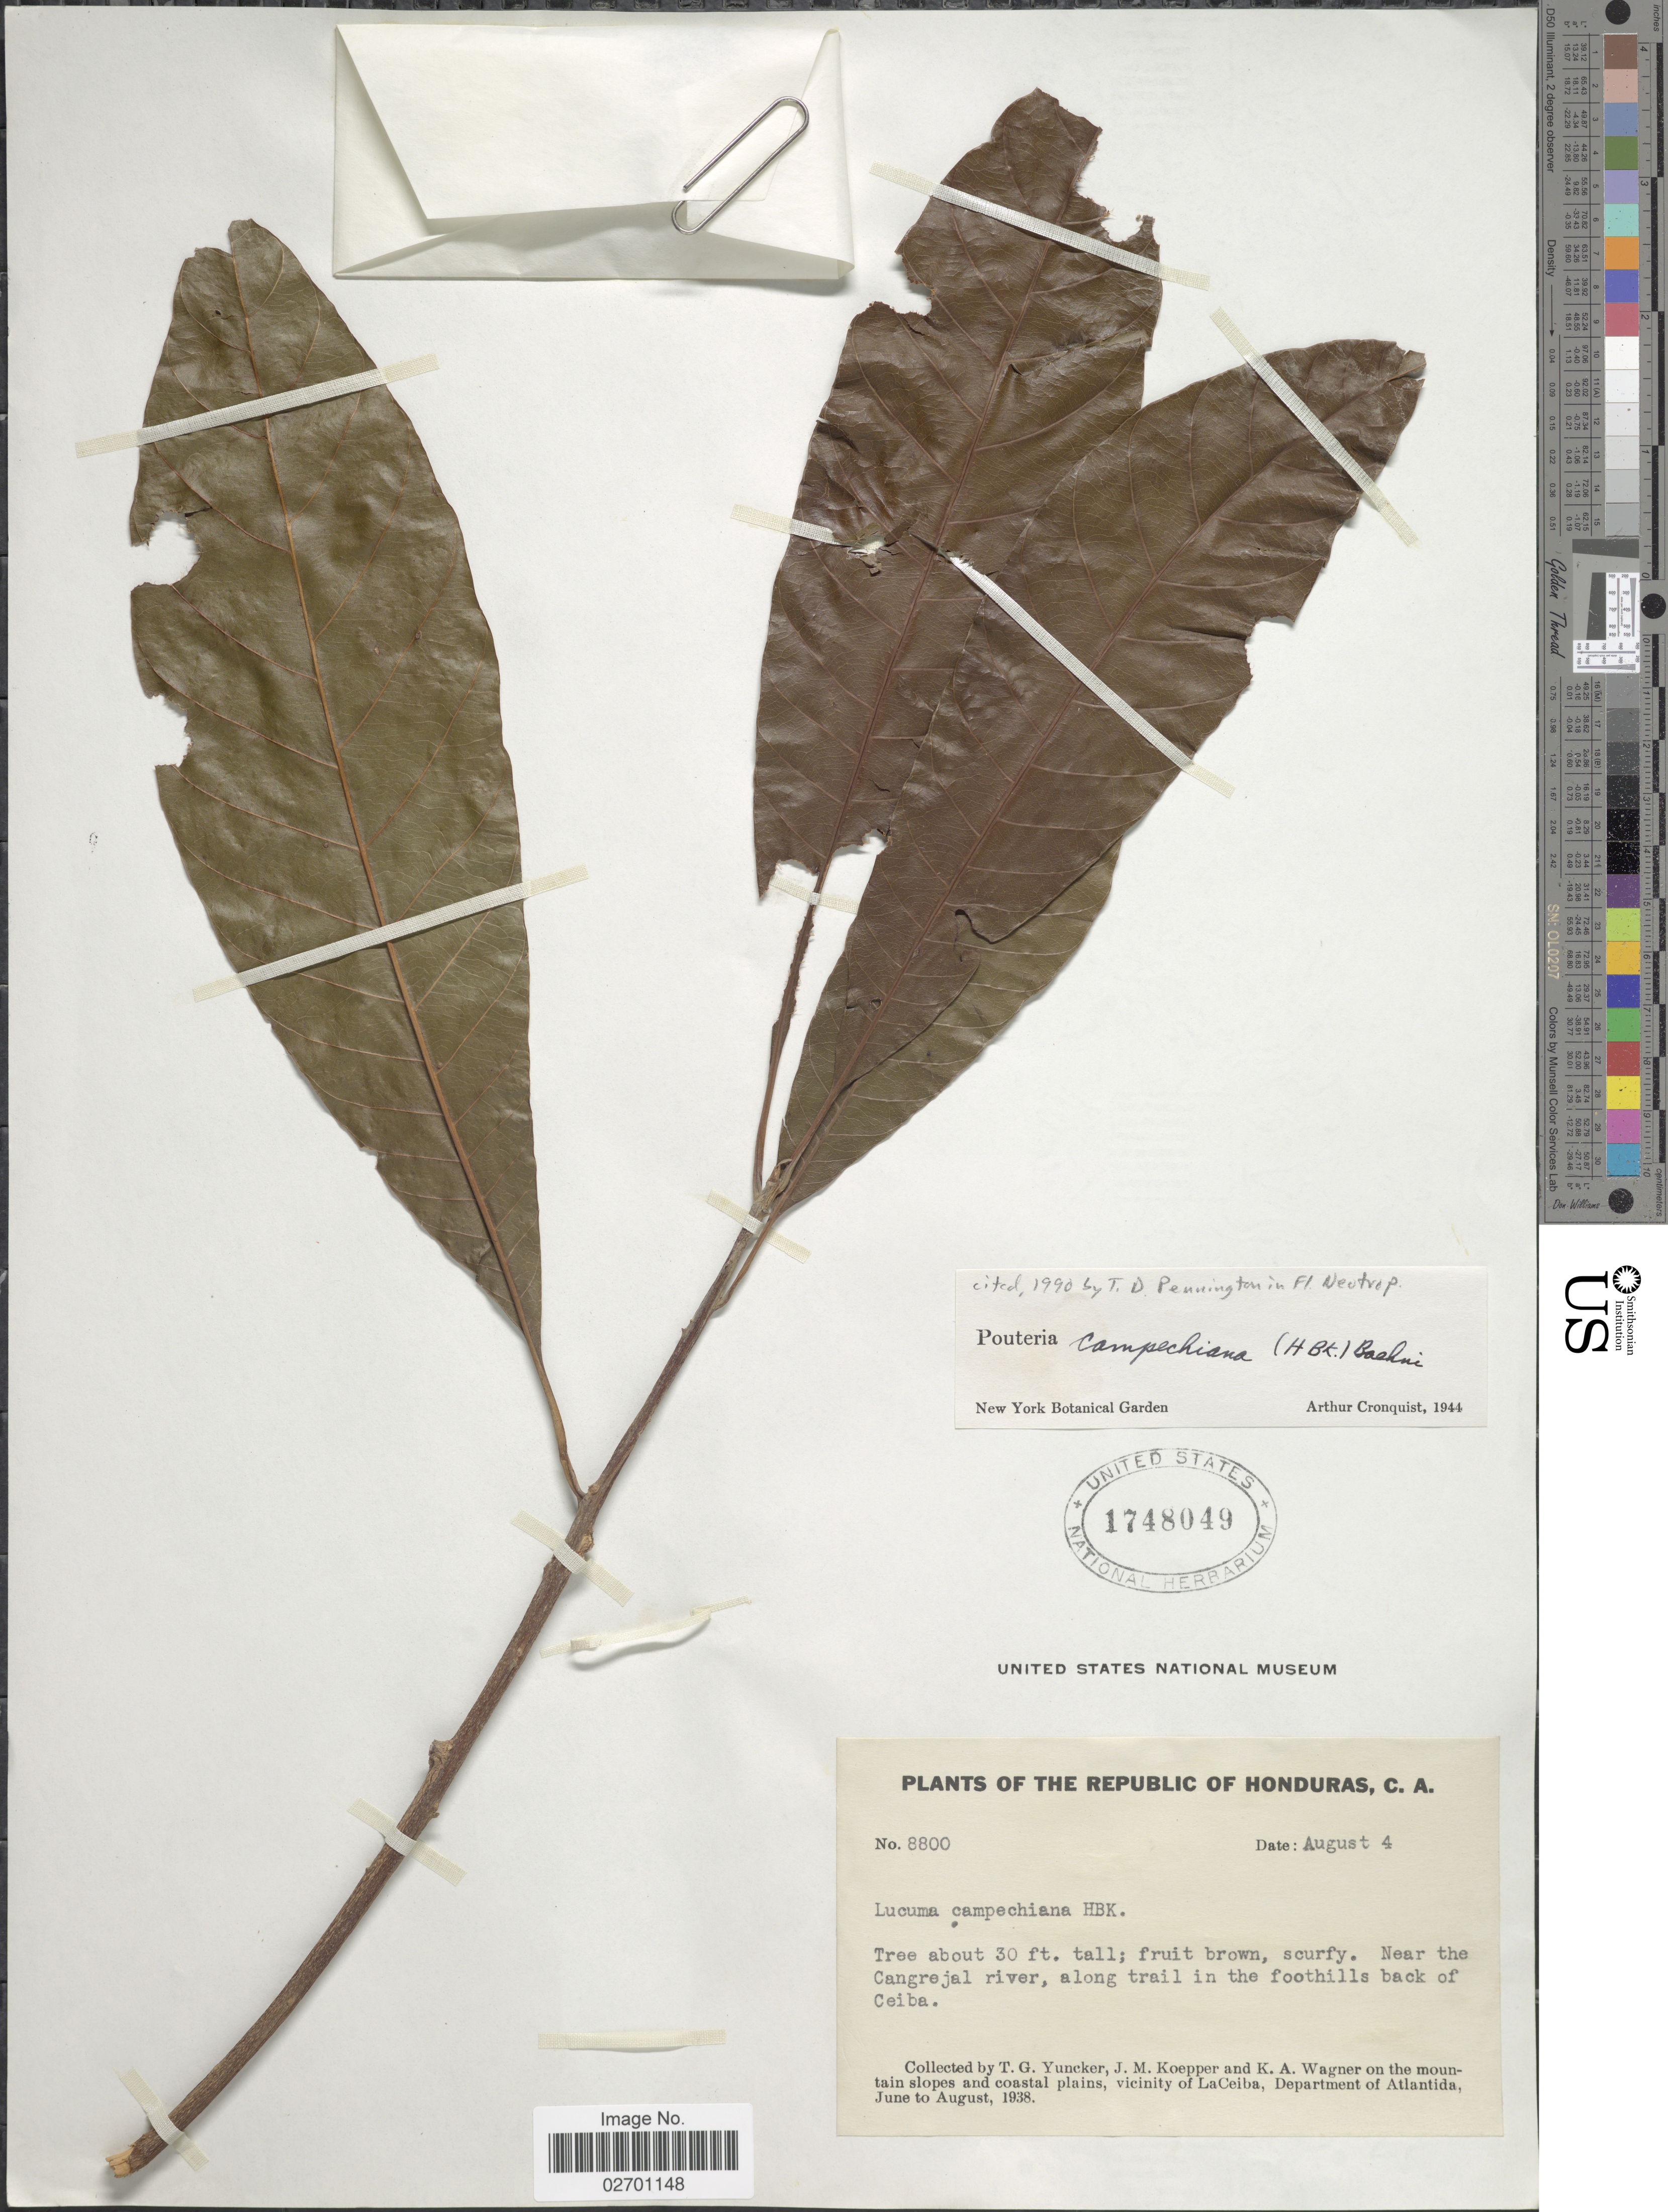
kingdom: Plantae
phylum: Tracheophyta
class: Magnoliopsida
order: Ericales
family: Sapotaceae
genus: Pouteria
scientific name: Pouteria campechiana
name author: (Kunth) Baehni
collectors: T. G. Yuncker, J. M. Koepper & K. A. Wagner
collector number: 8800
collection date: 1938-08-04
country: Honduras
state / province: Atlántida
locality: Near the Cangrejal river, along trail in the foothills back of Ceiba. On the mountain slopes and coastal plains.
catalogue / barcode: US 1748049